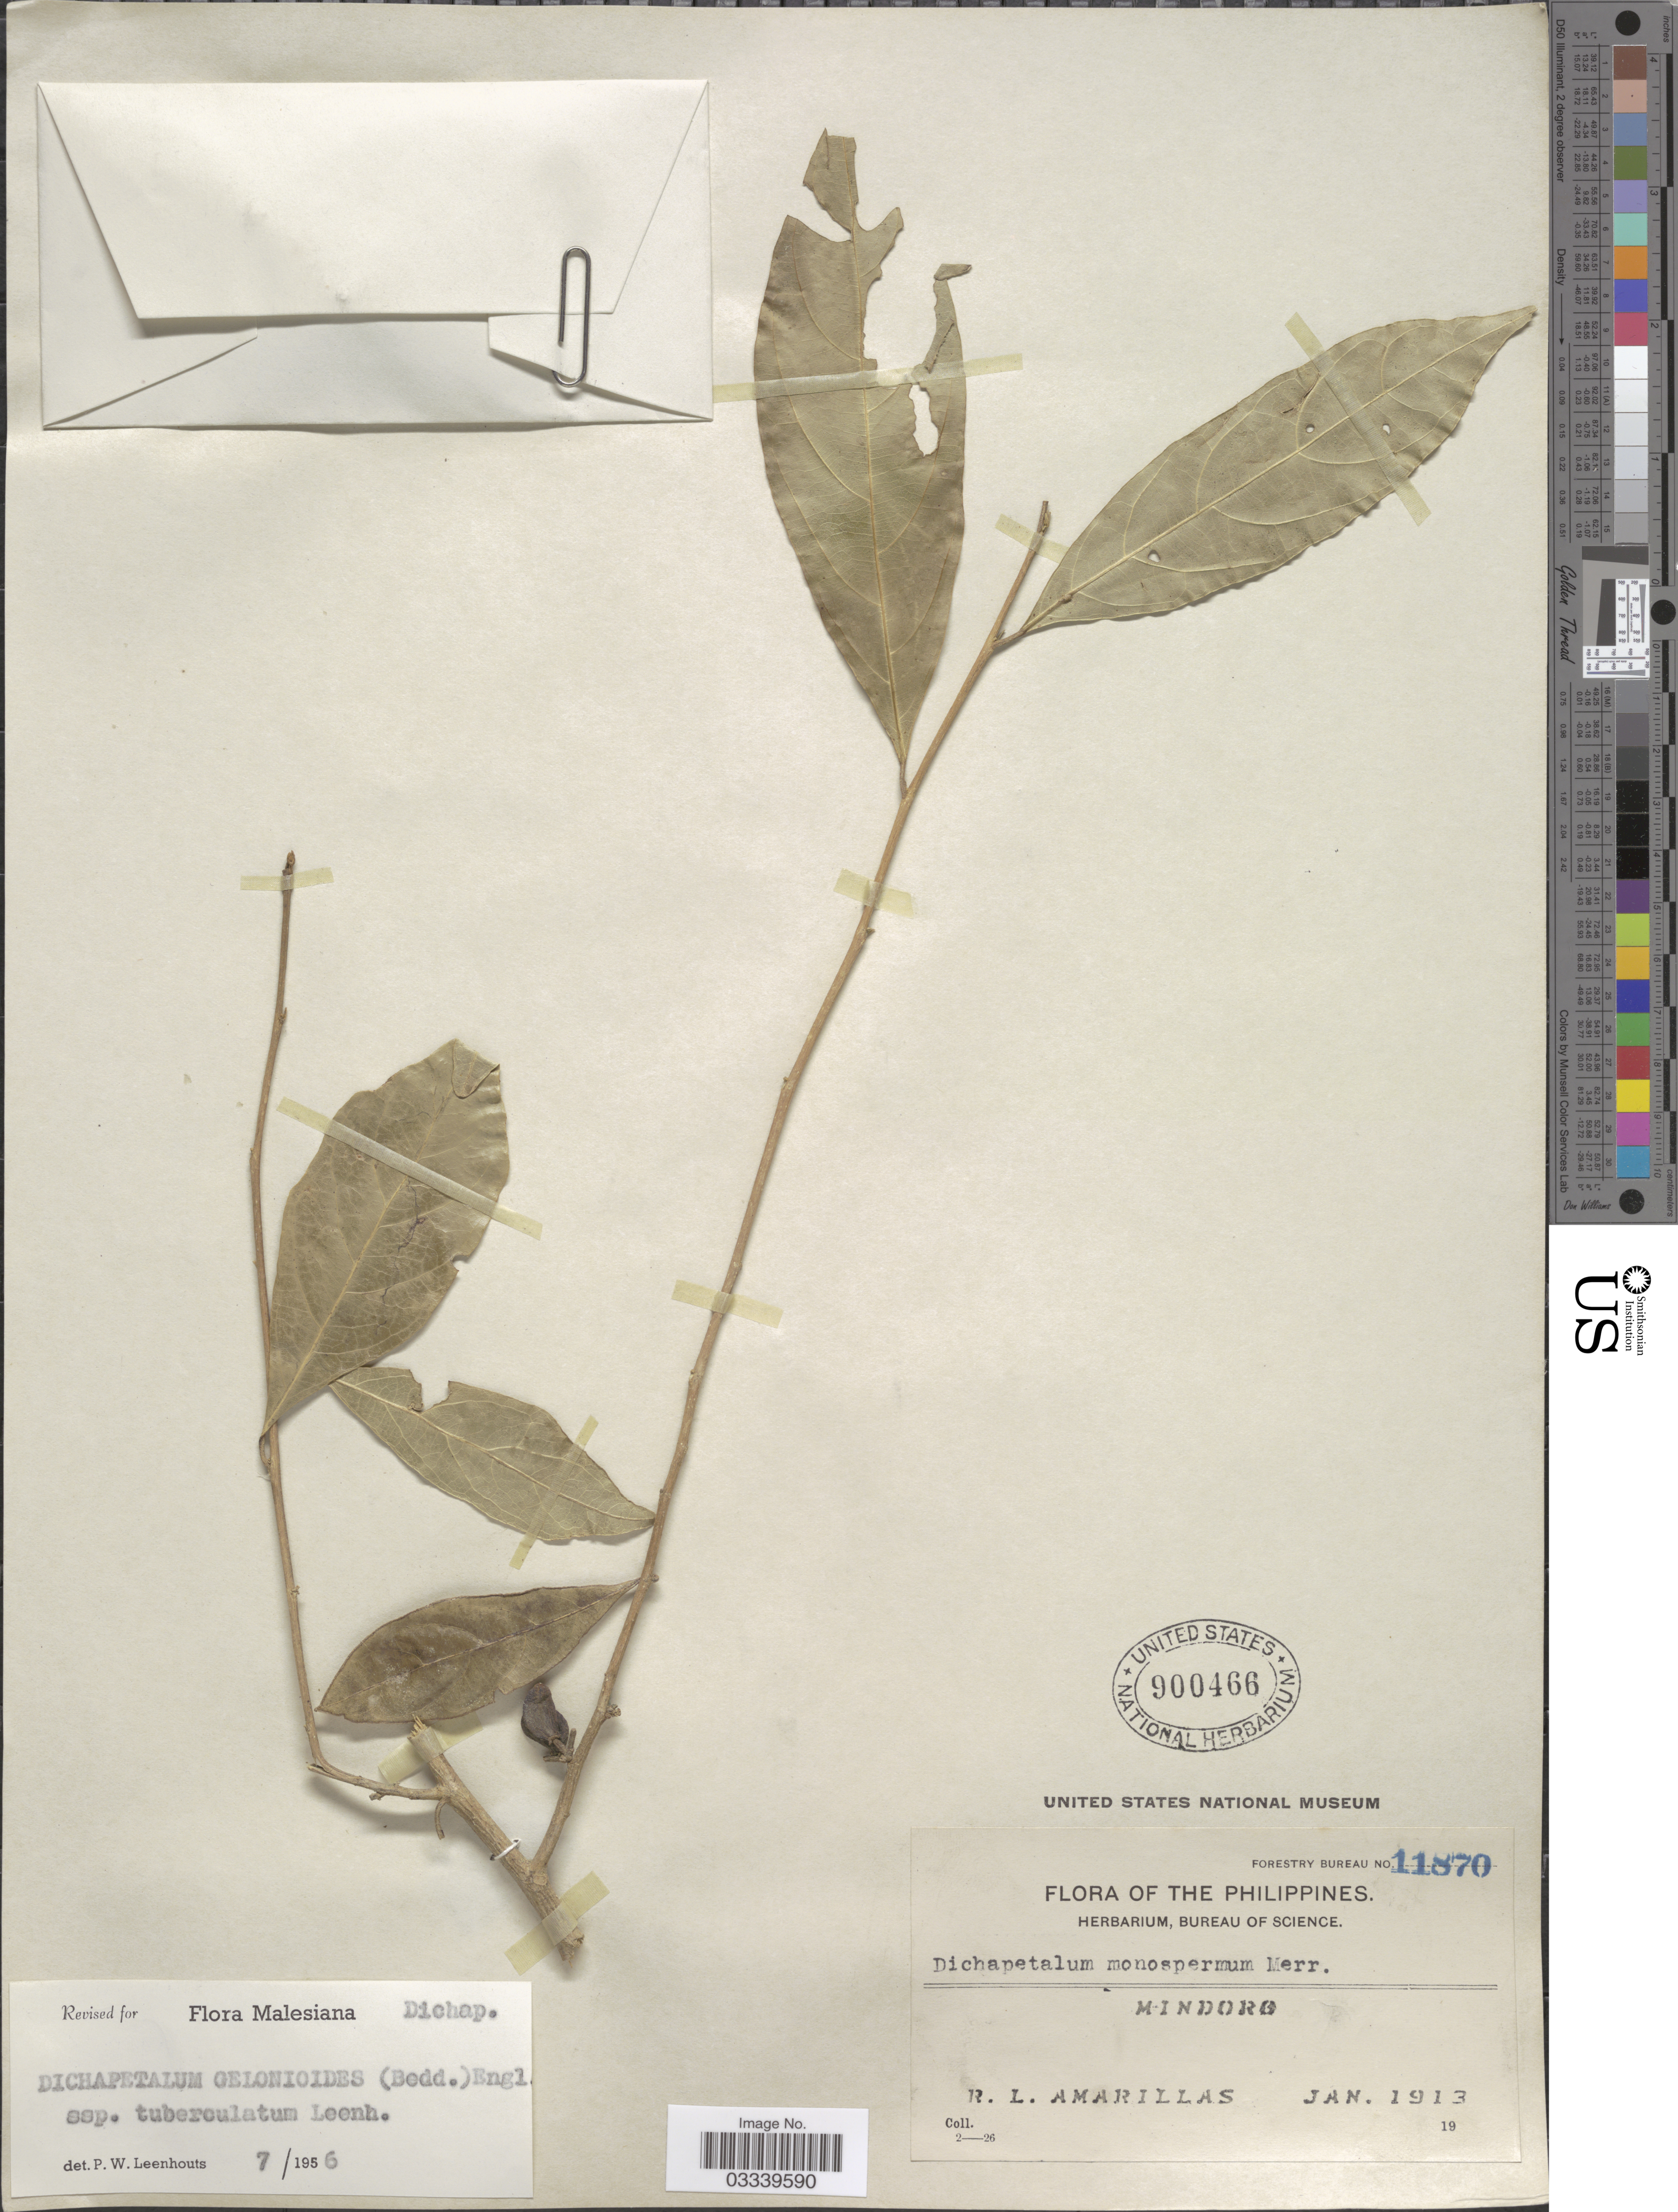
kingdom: Plantae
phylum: Tracheophyta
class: Magnoliopsida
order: Malpighiales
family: Dichapetalaceae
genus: Dichapetalum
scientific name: Dichapetalum gelonioides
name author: (Roxb.) Engl.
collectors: R. Amarillas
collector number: Forestry Bureau 11870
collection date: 1913-01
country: Philippines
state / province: Mimaropa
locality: Mindoro.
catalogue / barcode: US 900466